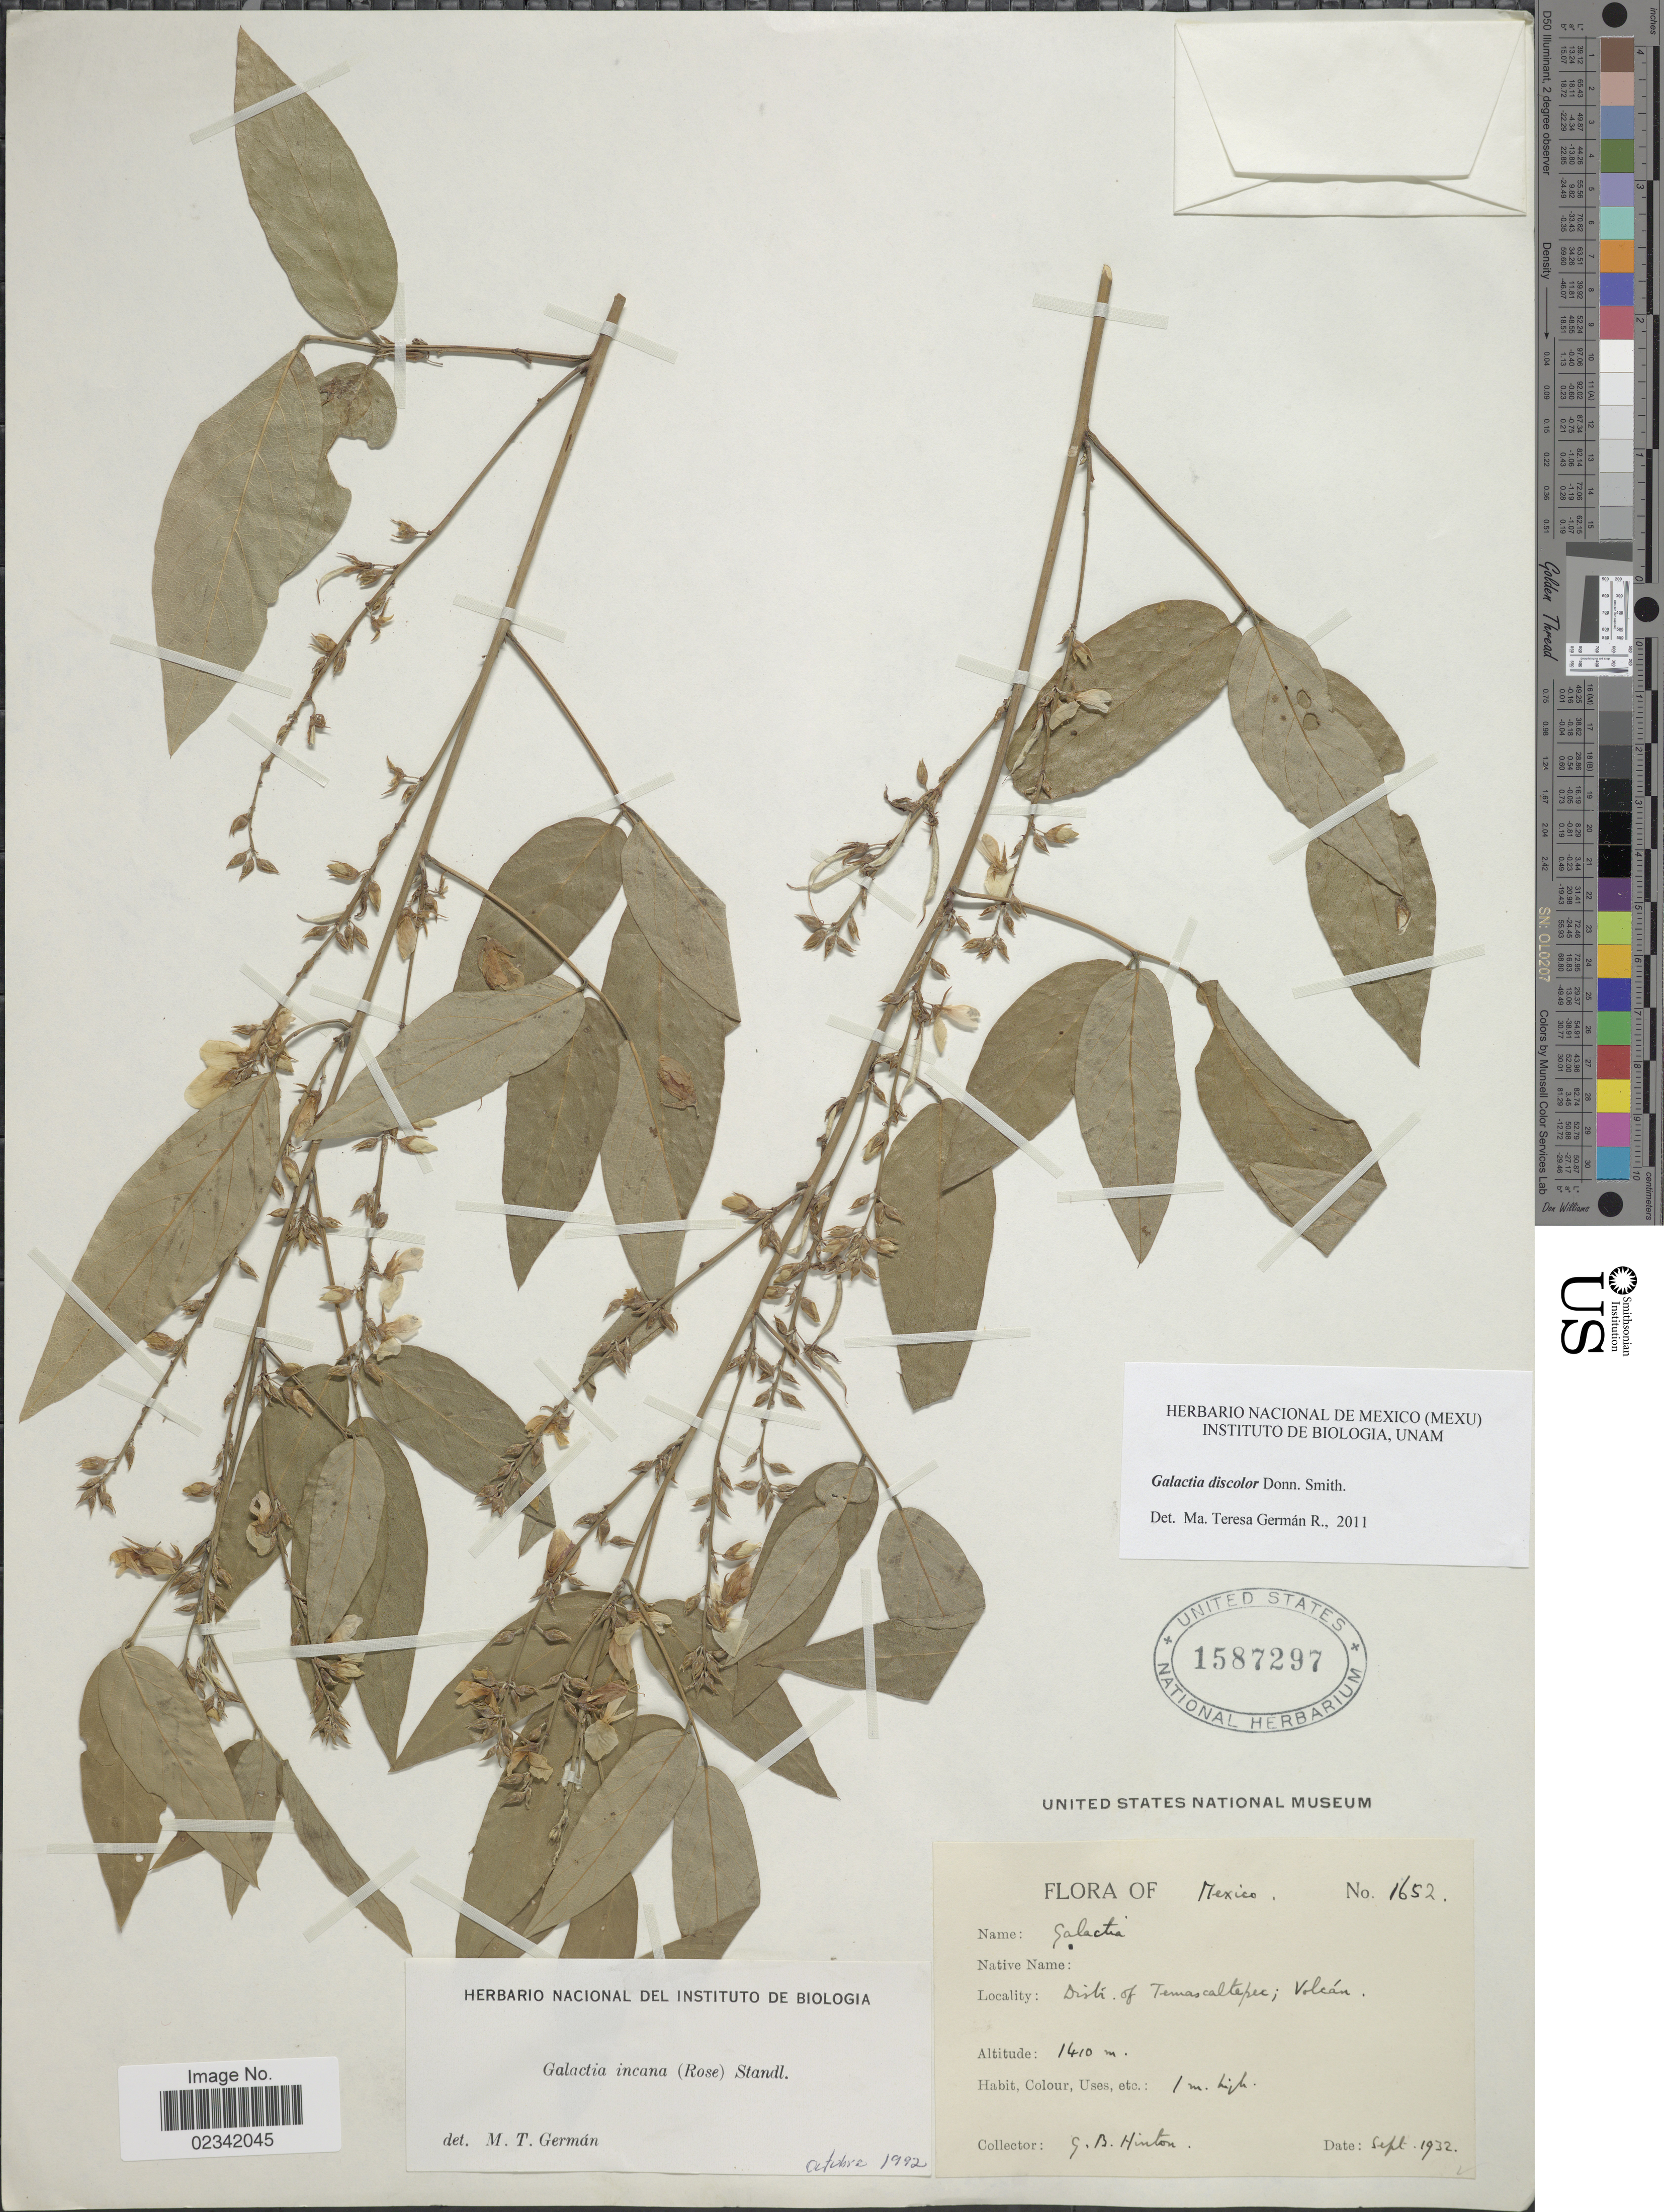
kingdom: Plantae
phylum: Tracheophyta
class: Magnoliopsida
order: Fabales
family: Fabaceae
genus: Galactia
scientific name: Galactia discolor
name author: Donn. Sm.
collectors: G. B. Hinton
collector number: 1652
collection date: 1932-09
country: Mexico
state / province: México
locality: Distr. of Temascaltepec, Volcan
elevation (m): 1410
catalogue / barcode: US 1587297